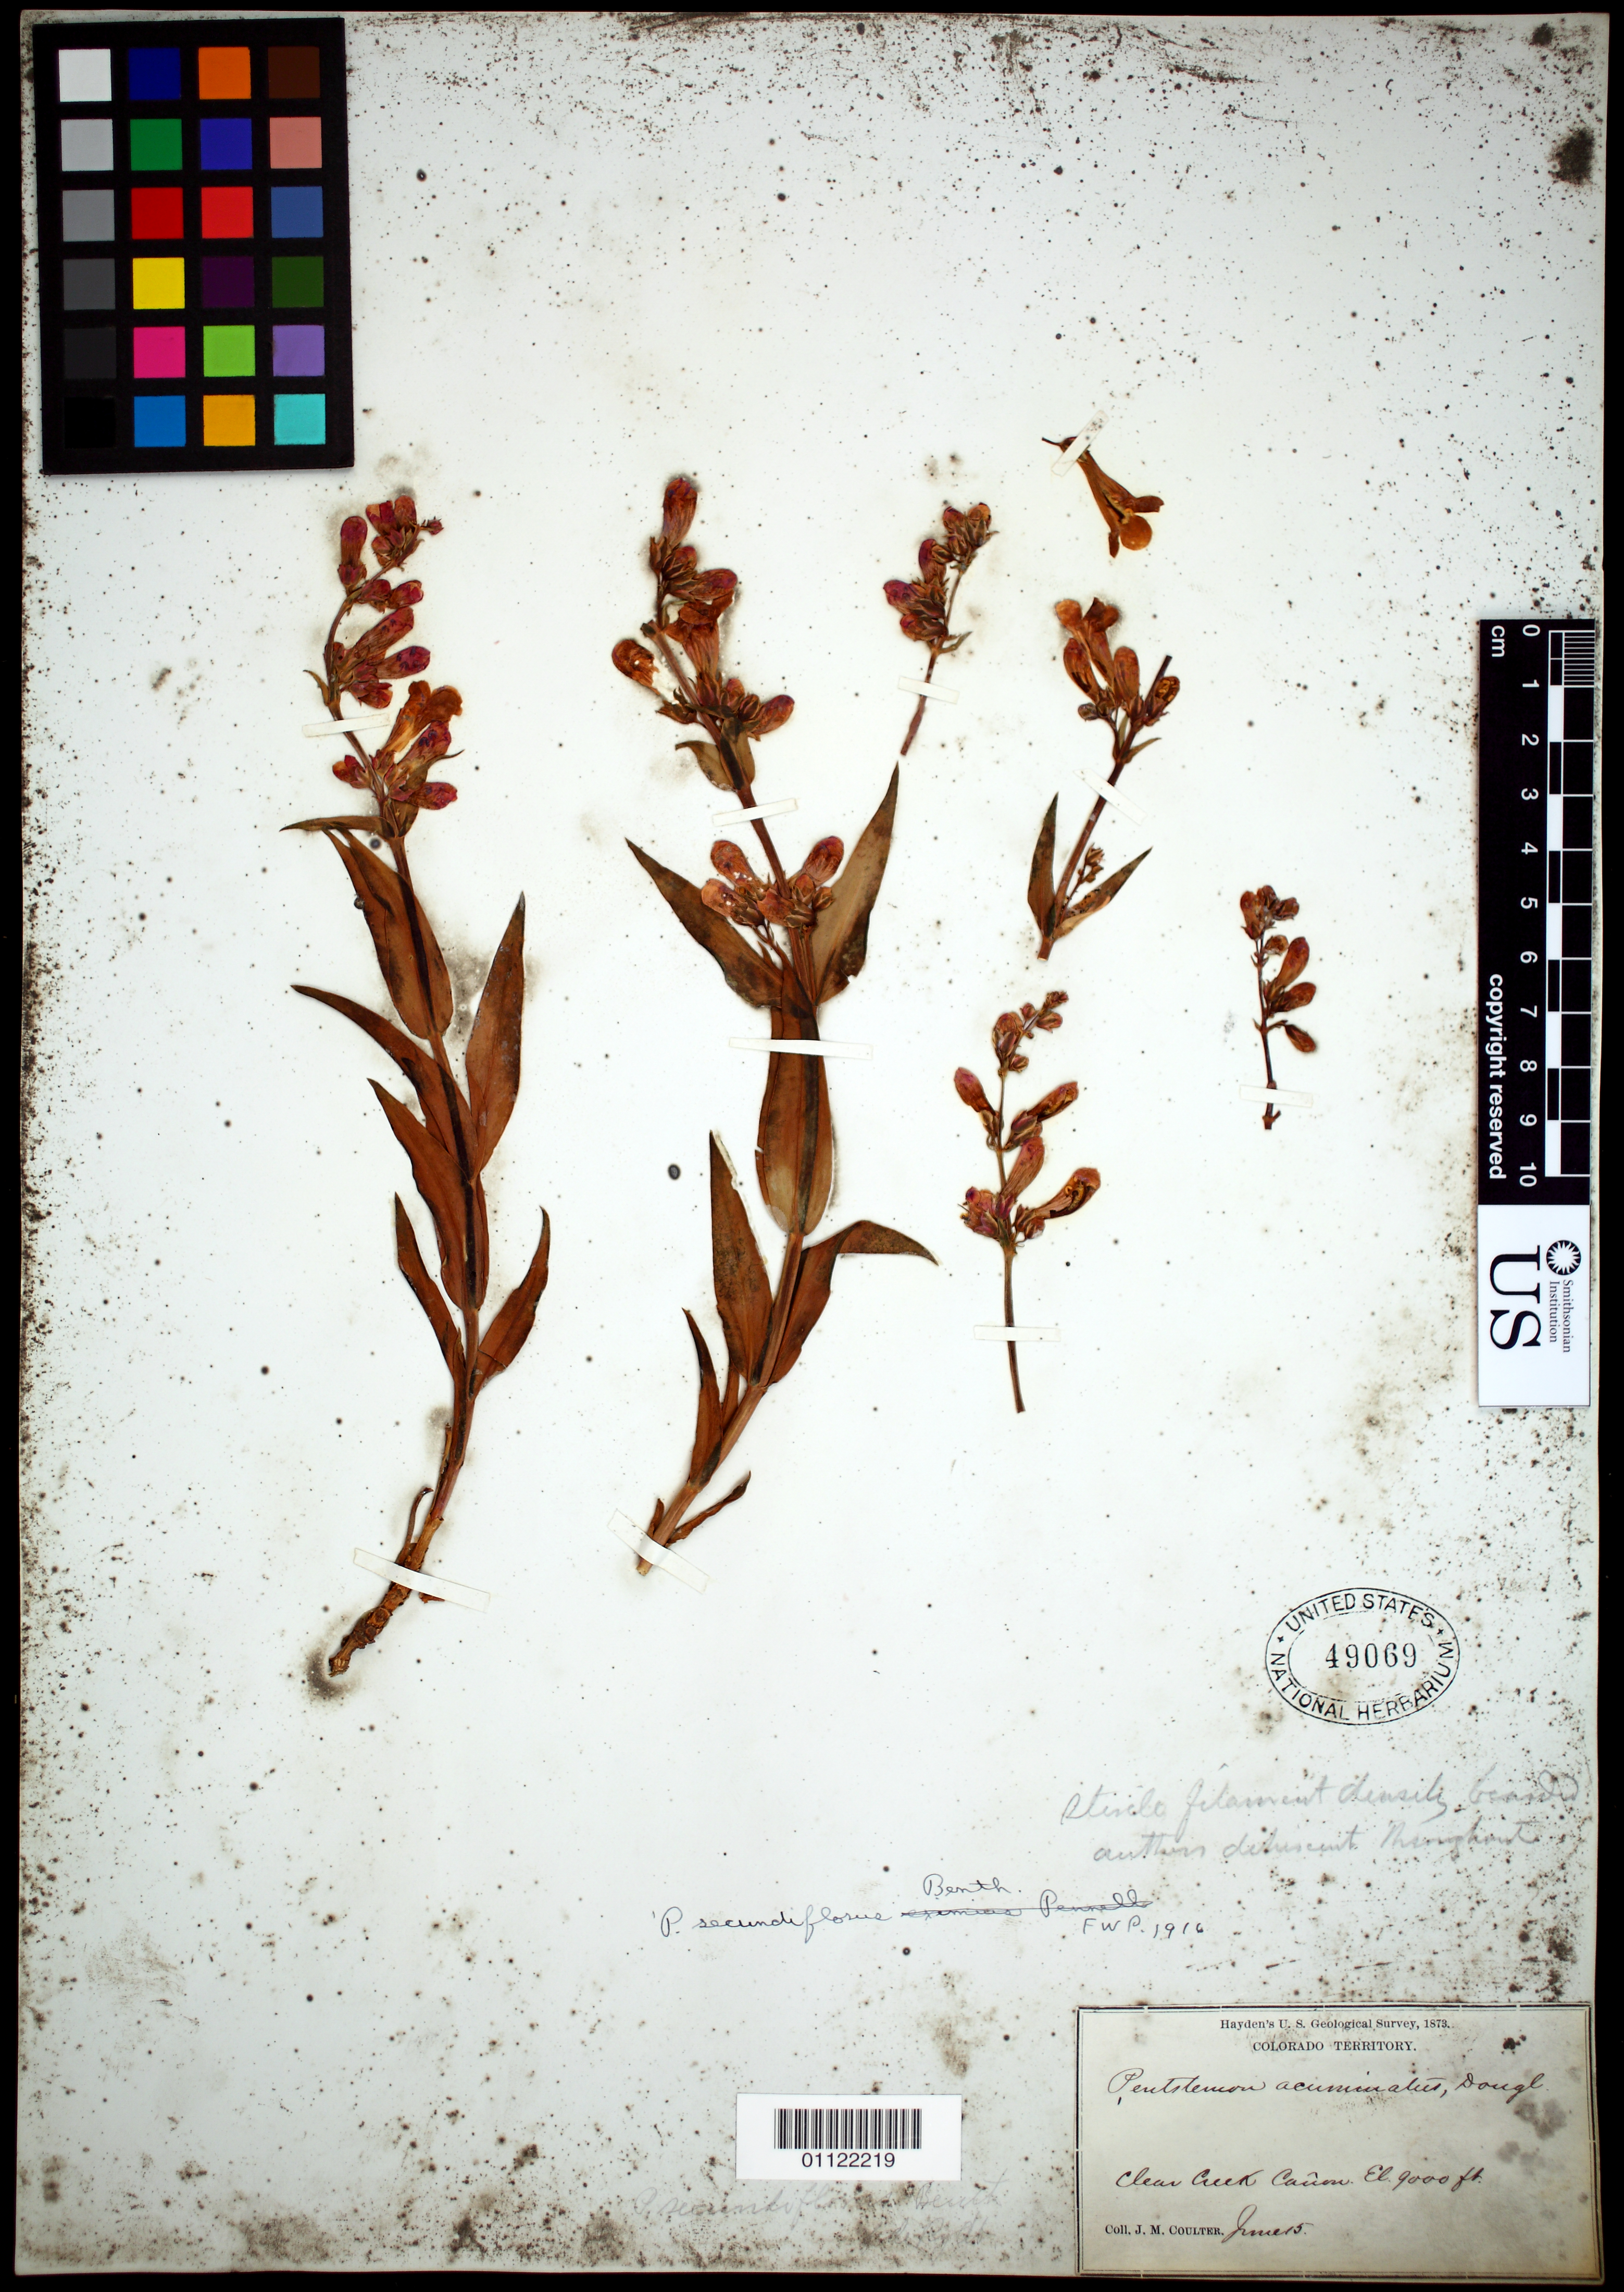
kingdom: Plantae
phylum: Tracheophyta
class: Magnoliopsida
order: Lamiales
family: Plantaginaceae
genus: Penstemon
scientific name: Penstemon secundiflorus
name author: Benth.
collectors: J. M. Coulter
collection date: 1873-06-15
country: United States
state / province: Colorado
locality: Clear Creek Canyon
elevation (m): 2743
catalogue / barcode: US 49069